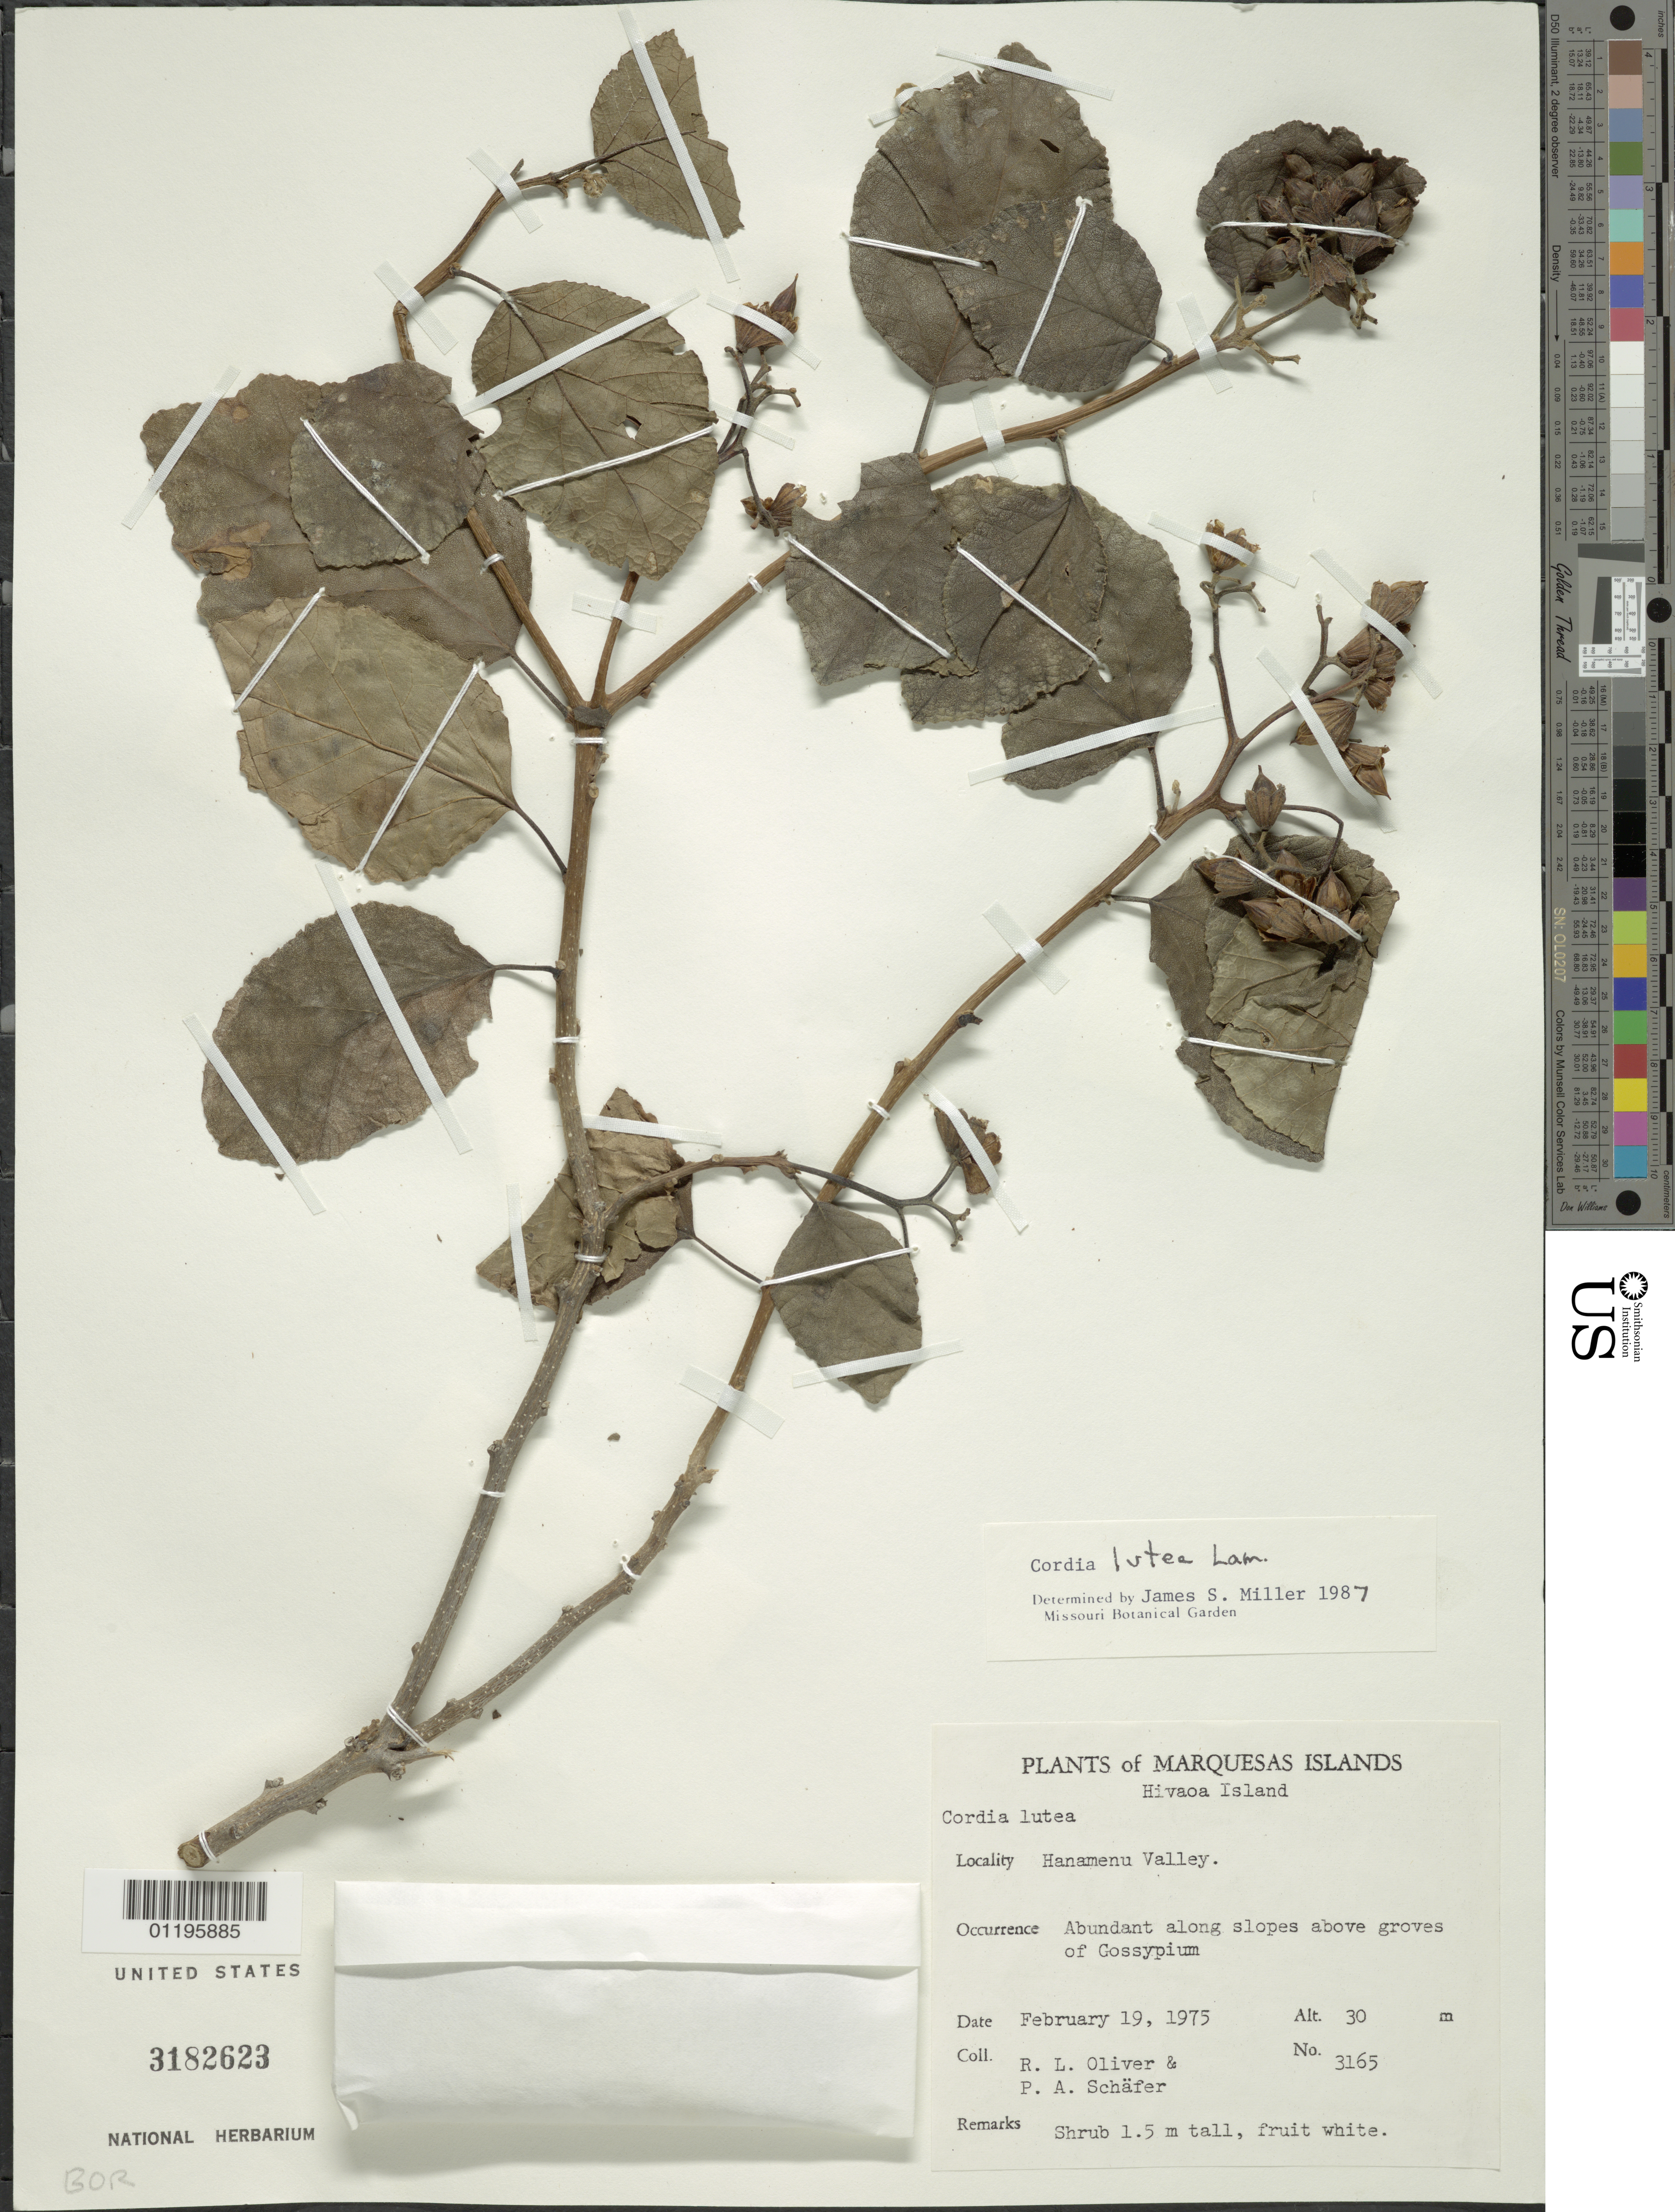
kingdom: Plantae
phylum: Tracheophyta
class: Magnoliopsida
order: Boraginales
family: Cordiaceae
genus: Cordia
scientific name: Cordia lutea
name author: Lam.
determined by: Miller, James S., (MO), Missouri Botanical Garden (UNITED STATES)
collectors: R. L. Oliver & P. A. Schäfer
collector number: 3165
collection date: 1975-02-19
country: French Polynesia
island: Hiva Oa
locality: Hanamenu Valley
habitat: Slopes above groves of Gossypium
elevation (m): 30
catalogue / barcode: US 3182623